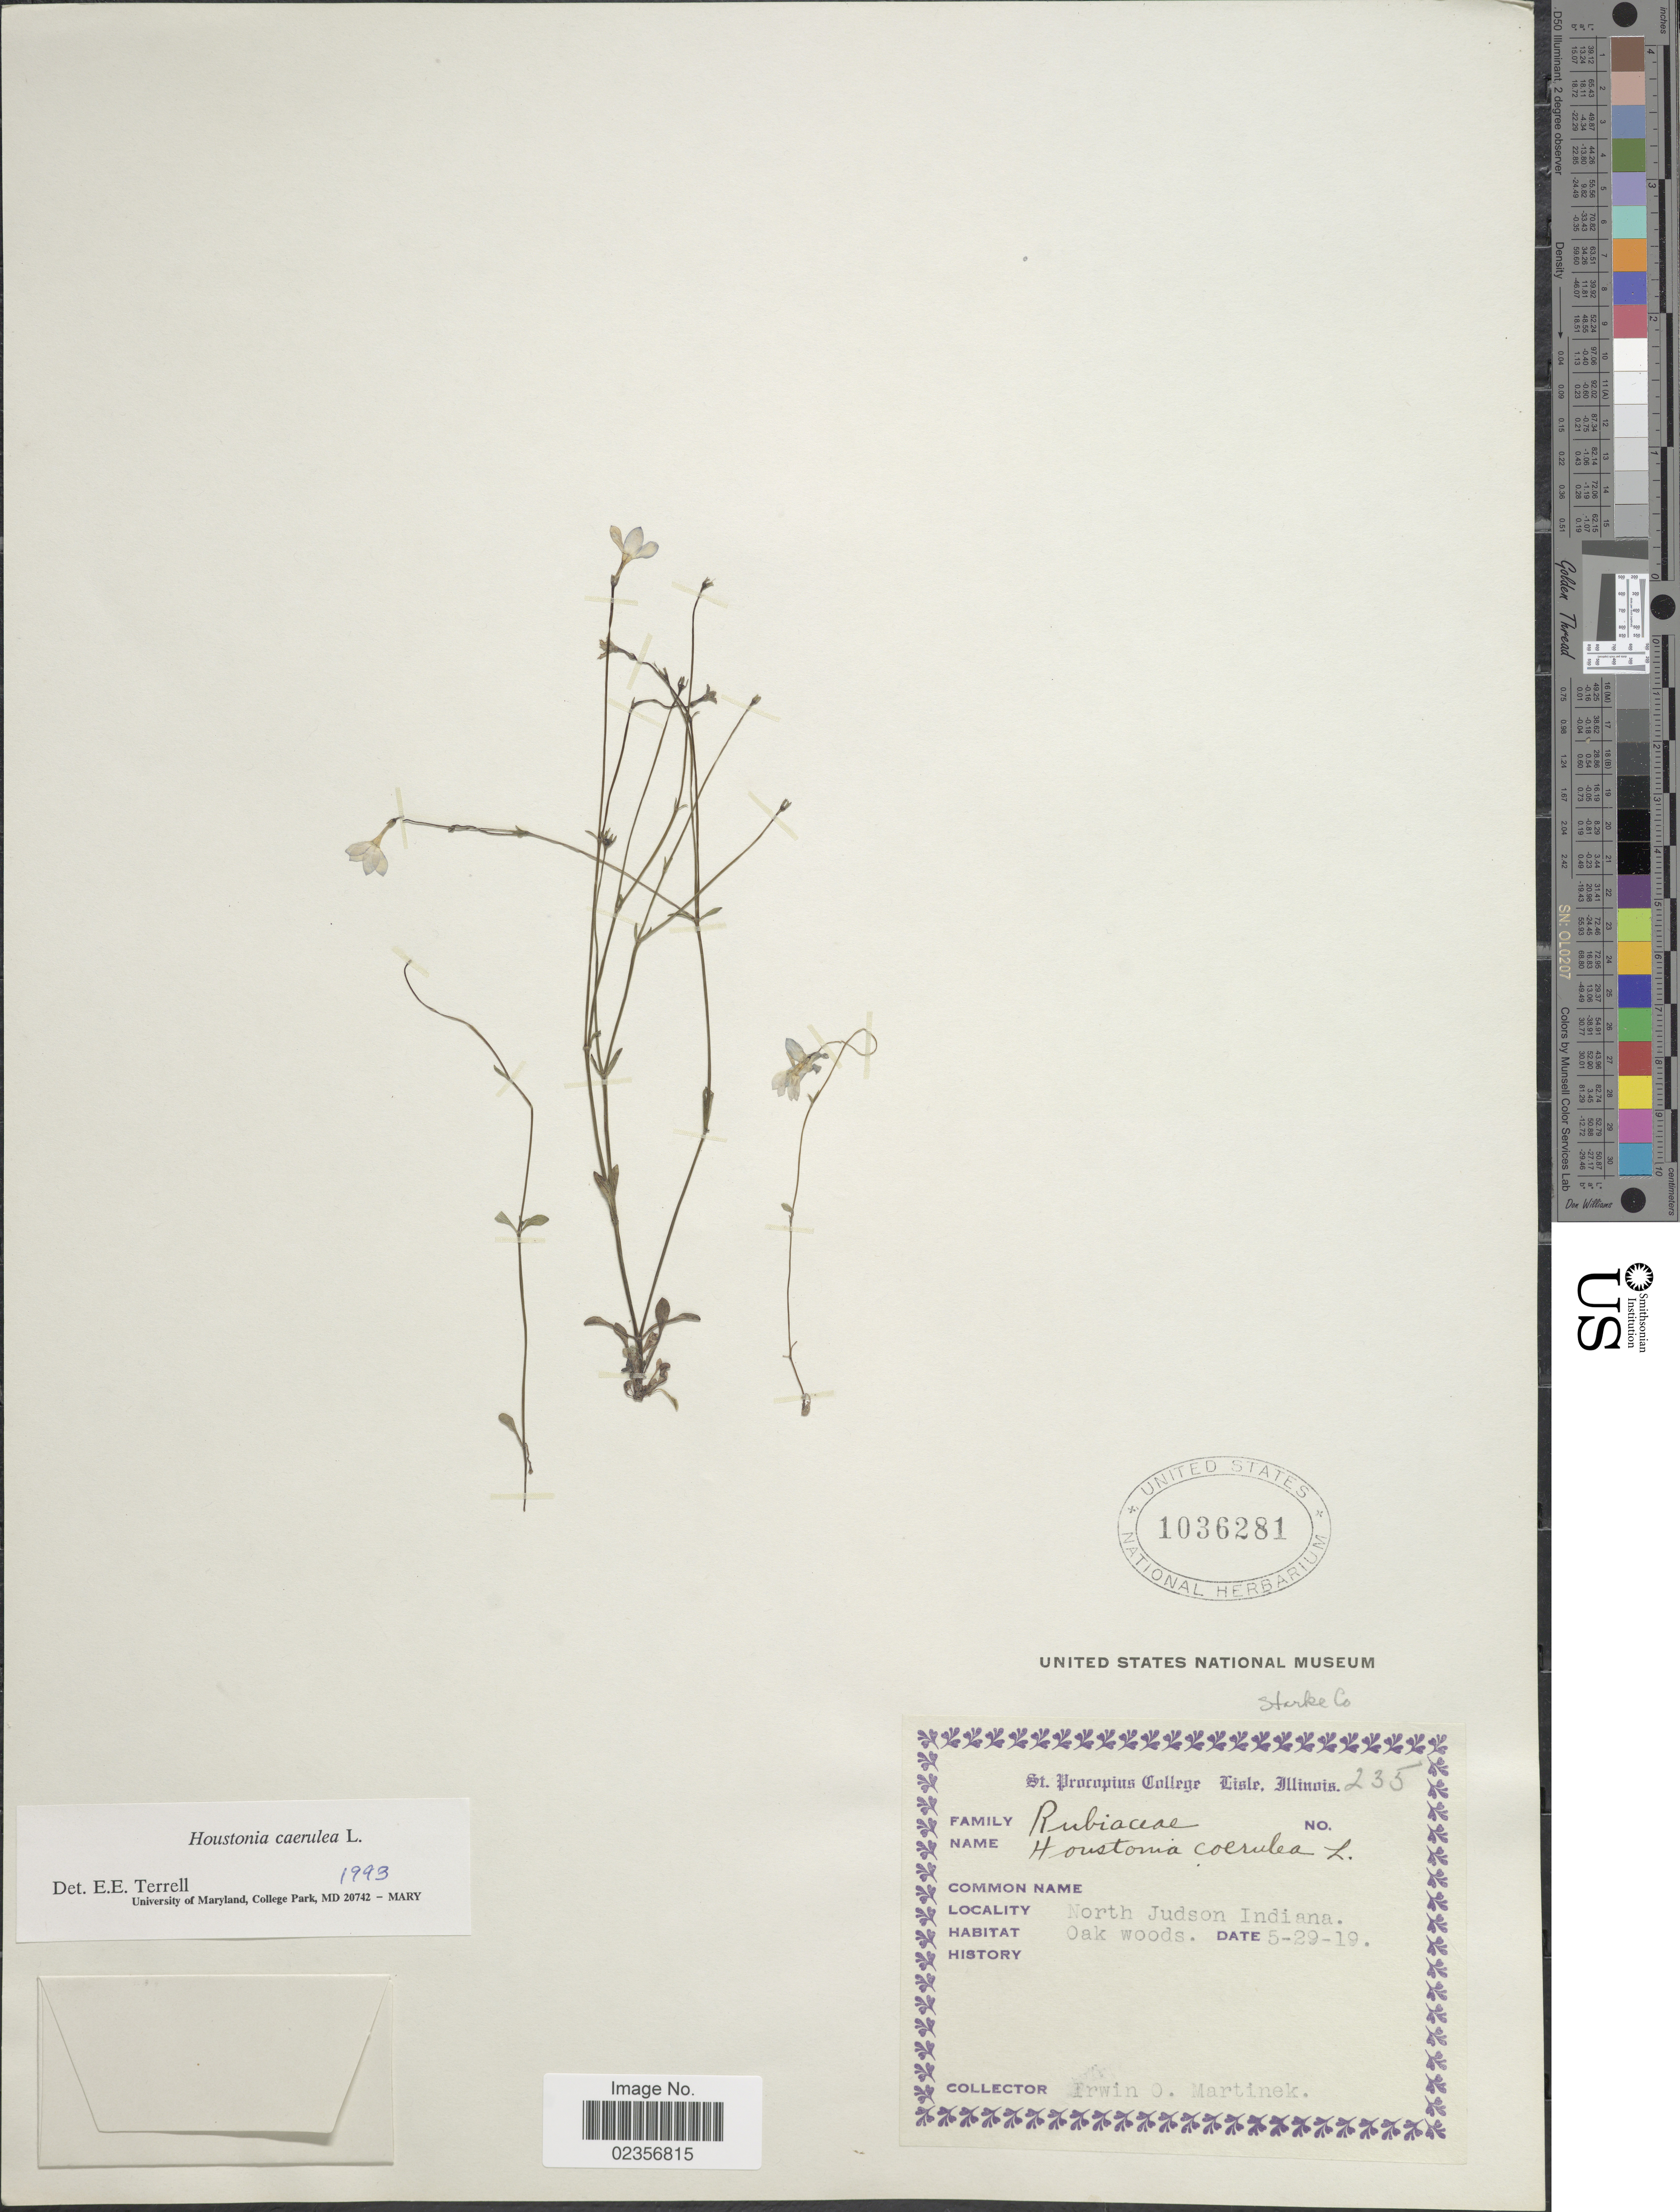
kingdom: Plantae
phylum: Tracheophyta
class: Magnoliopsida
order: Gentianales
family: Rubiaceae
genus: Houstonia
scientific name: Houstonia caerulea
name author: L.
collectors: I. Martinek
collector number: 235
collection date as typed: Transcribed d/m/y: 29/5/19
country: United States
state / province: Indiana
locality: North Judson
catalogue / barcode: US 1036281